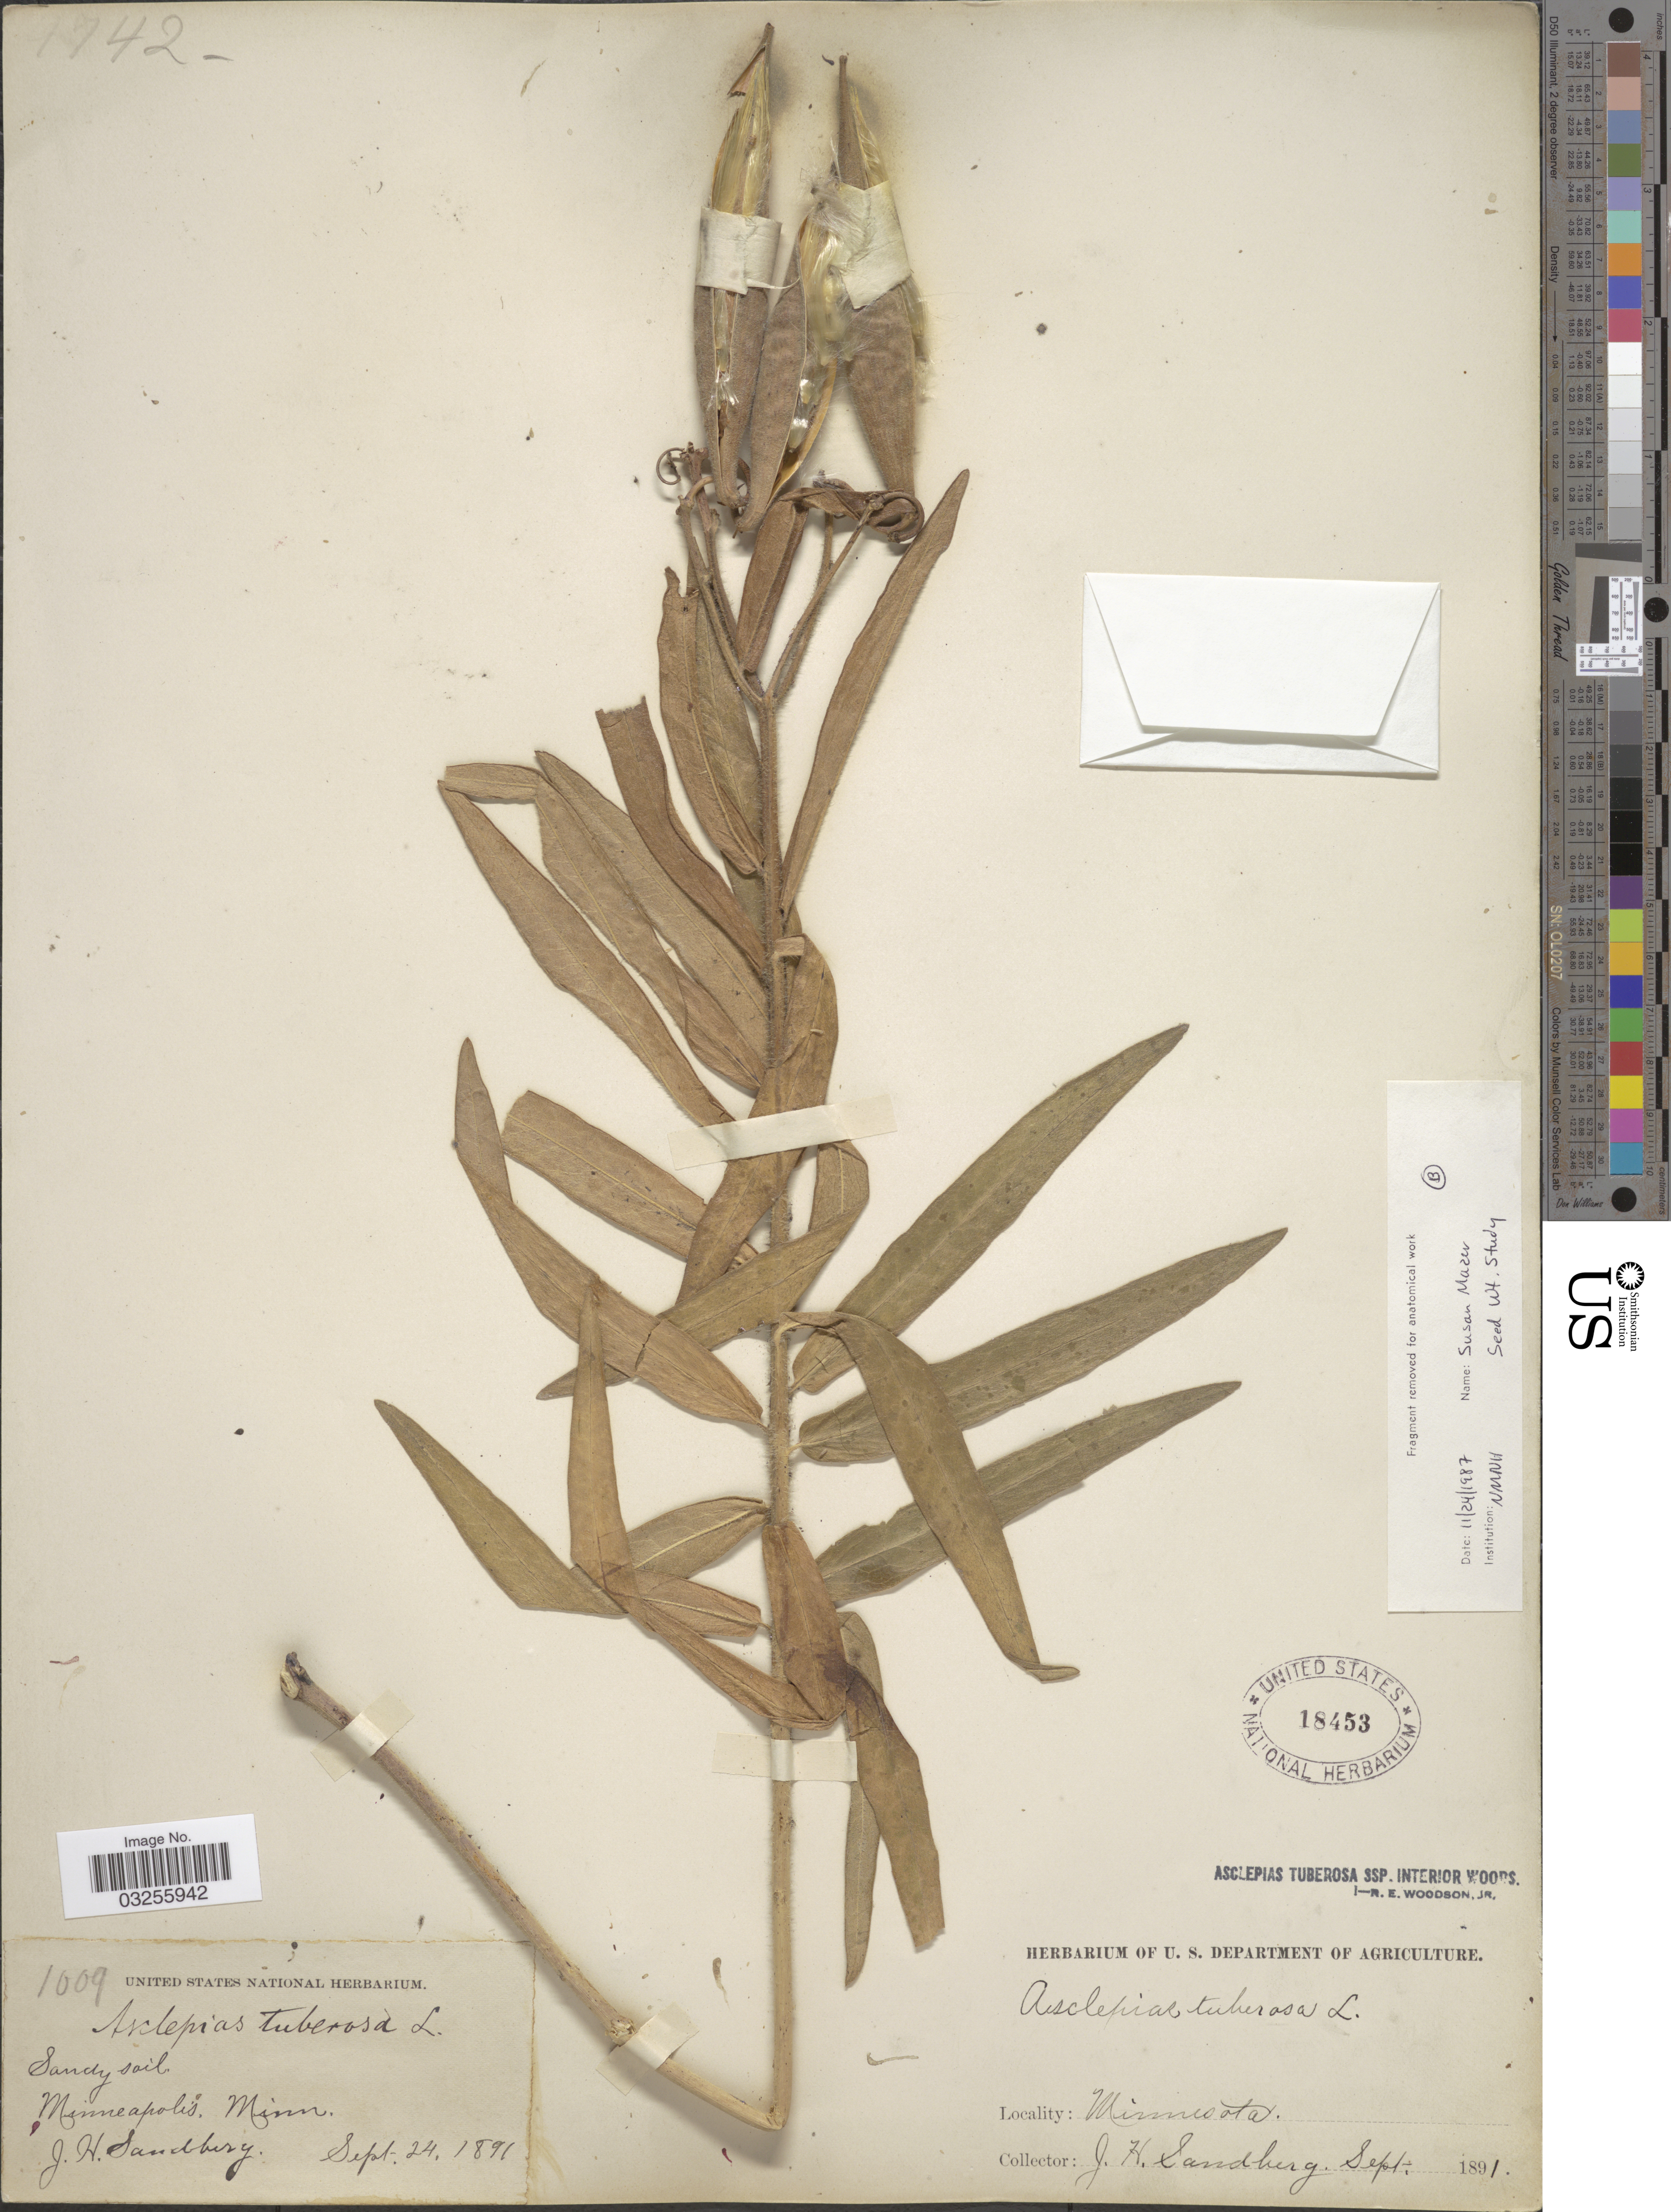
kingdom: Plantae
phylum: Tracheophyta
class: Magnoliopsida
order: Gentianales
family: Apocynaceae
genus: Asclepias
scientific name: Asclepias tuberosa subsp. interior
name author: Woodson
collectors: J. H. Sandberg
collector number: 1009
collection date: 1891-09-24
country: United States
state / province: Minnesota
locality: Minneapolis.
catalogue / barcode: US 18453